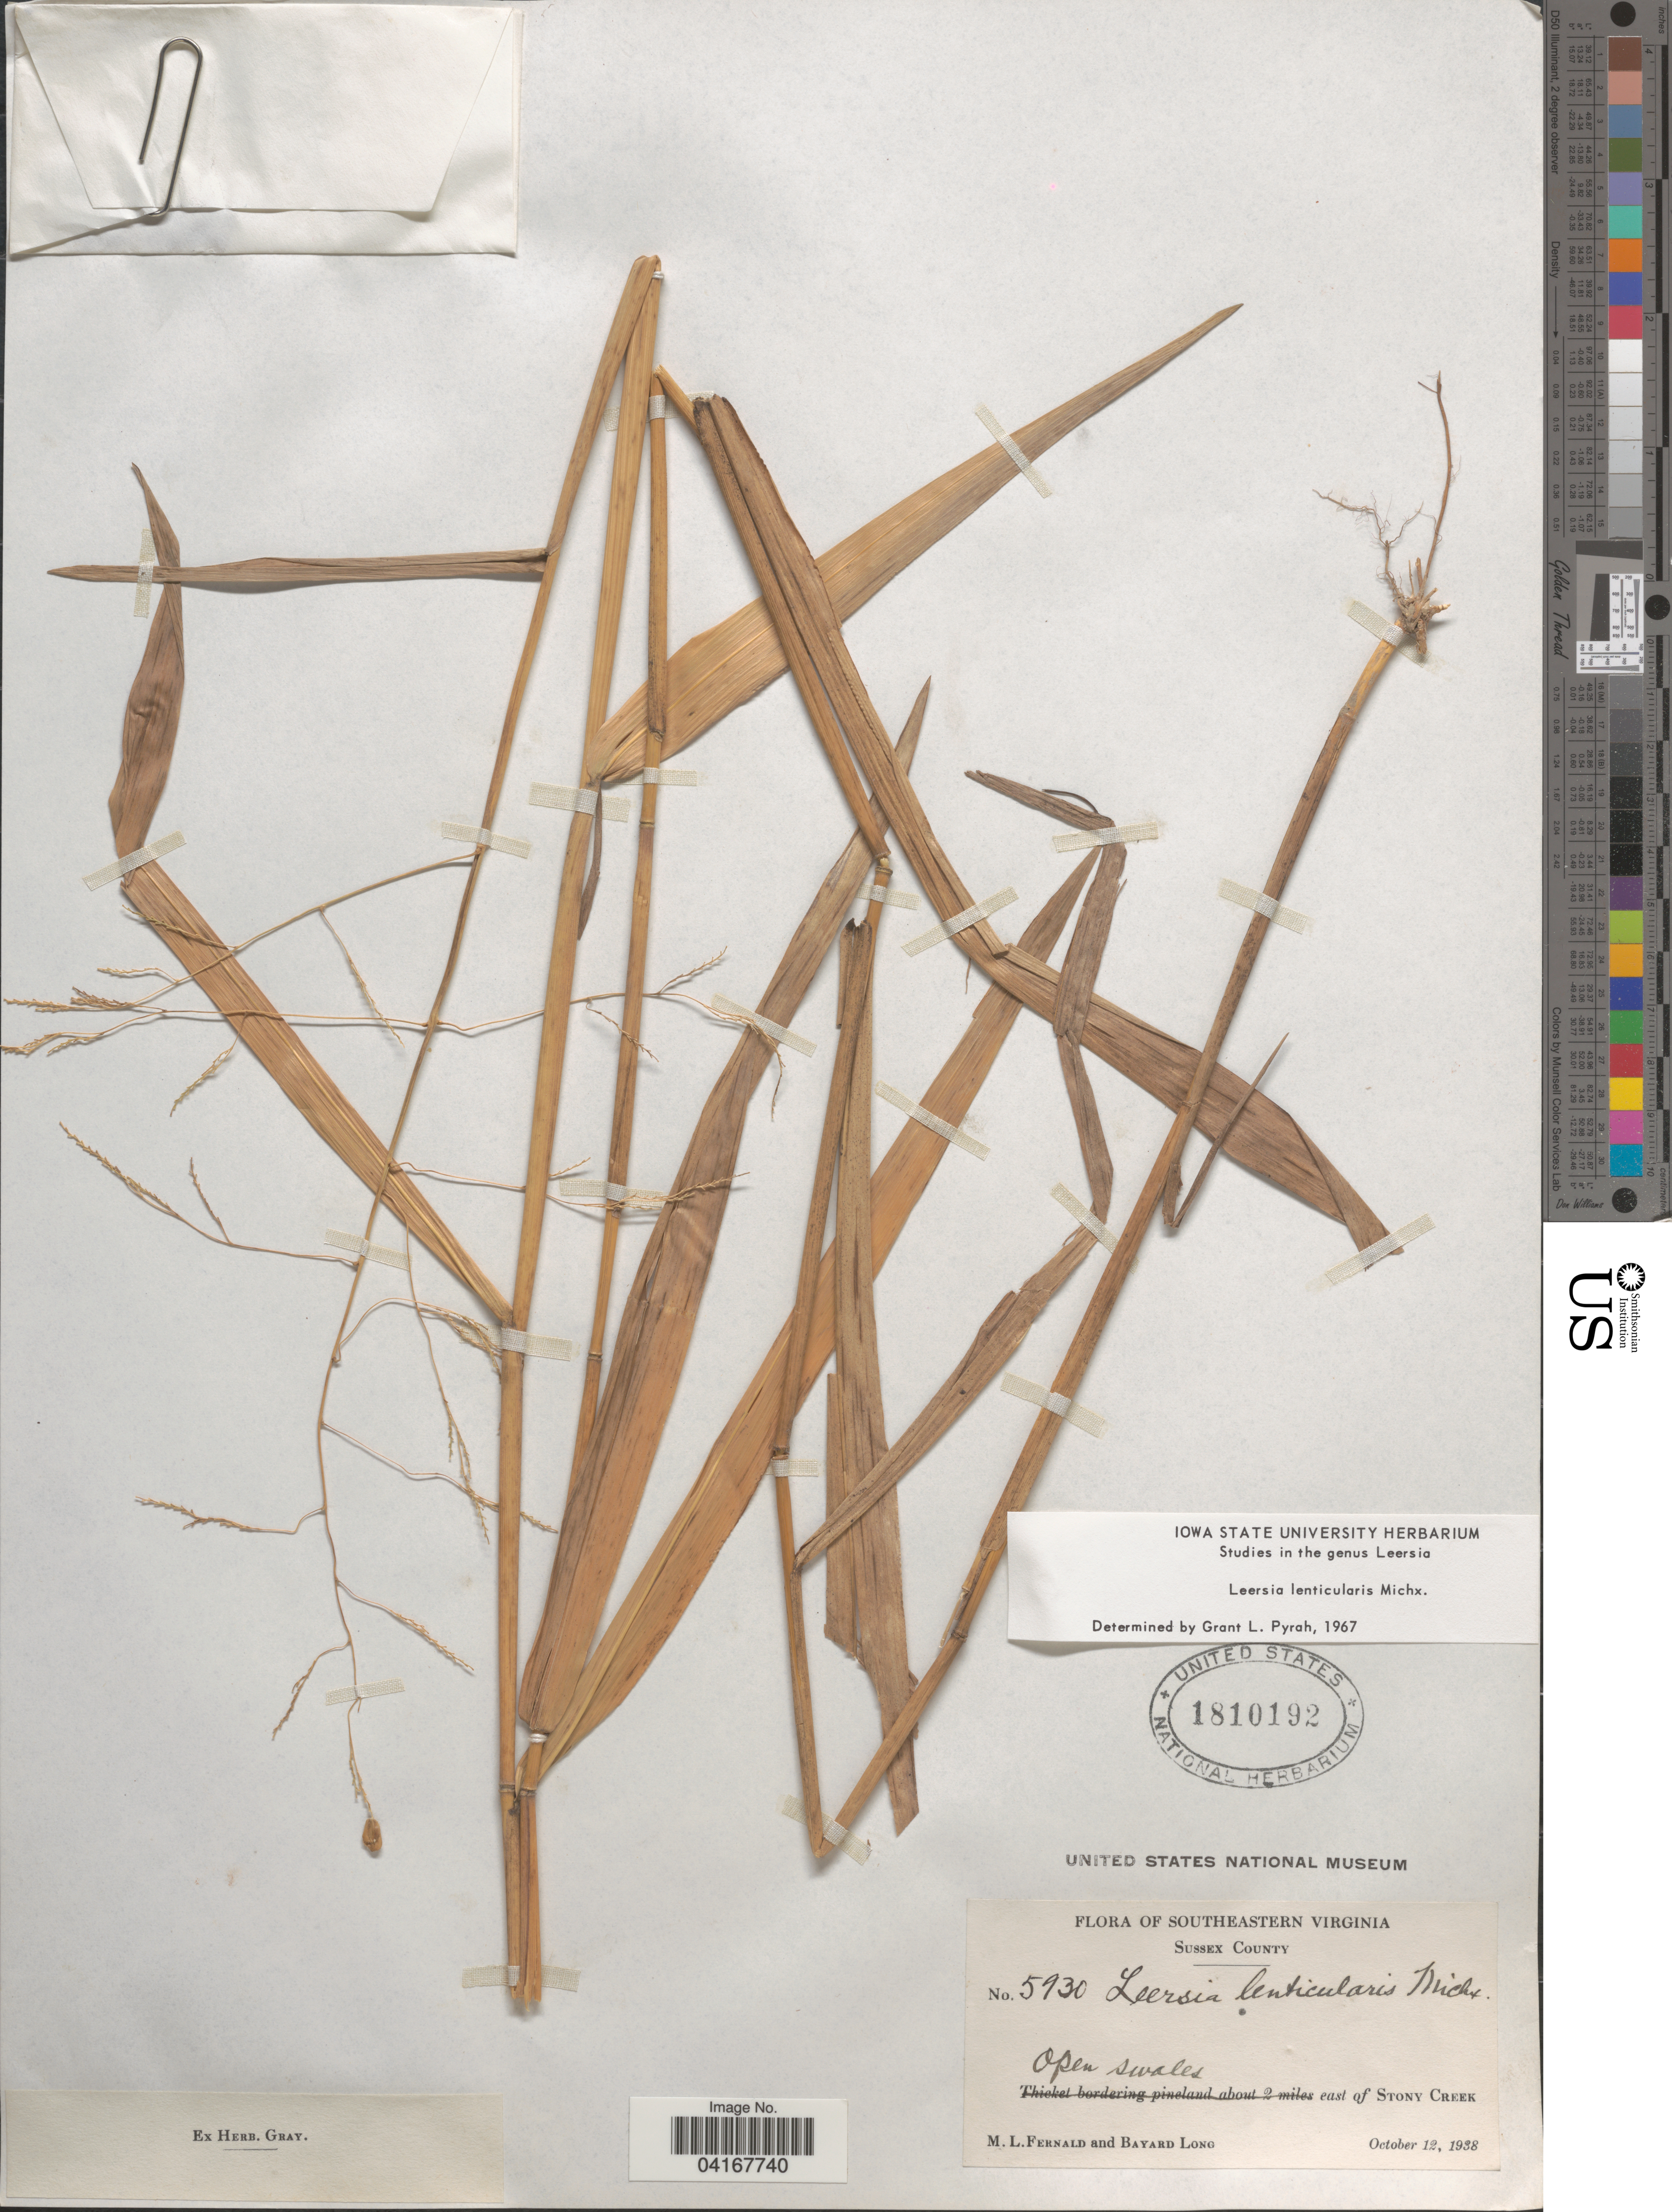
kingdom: Plantae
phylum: Tracheophyta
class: Liliopsida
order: Poales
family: Poaceae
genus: Leersia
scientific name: Leersia lenticularis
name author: Michx.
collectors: M. L. Fernald & B. Long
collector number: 5930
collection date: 1938-10-12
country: United States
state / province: Virginia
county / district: Sussex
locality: Southeastern Virginia. Sussex County. Open swales east of Stony Creek.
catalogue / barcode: US 1810192